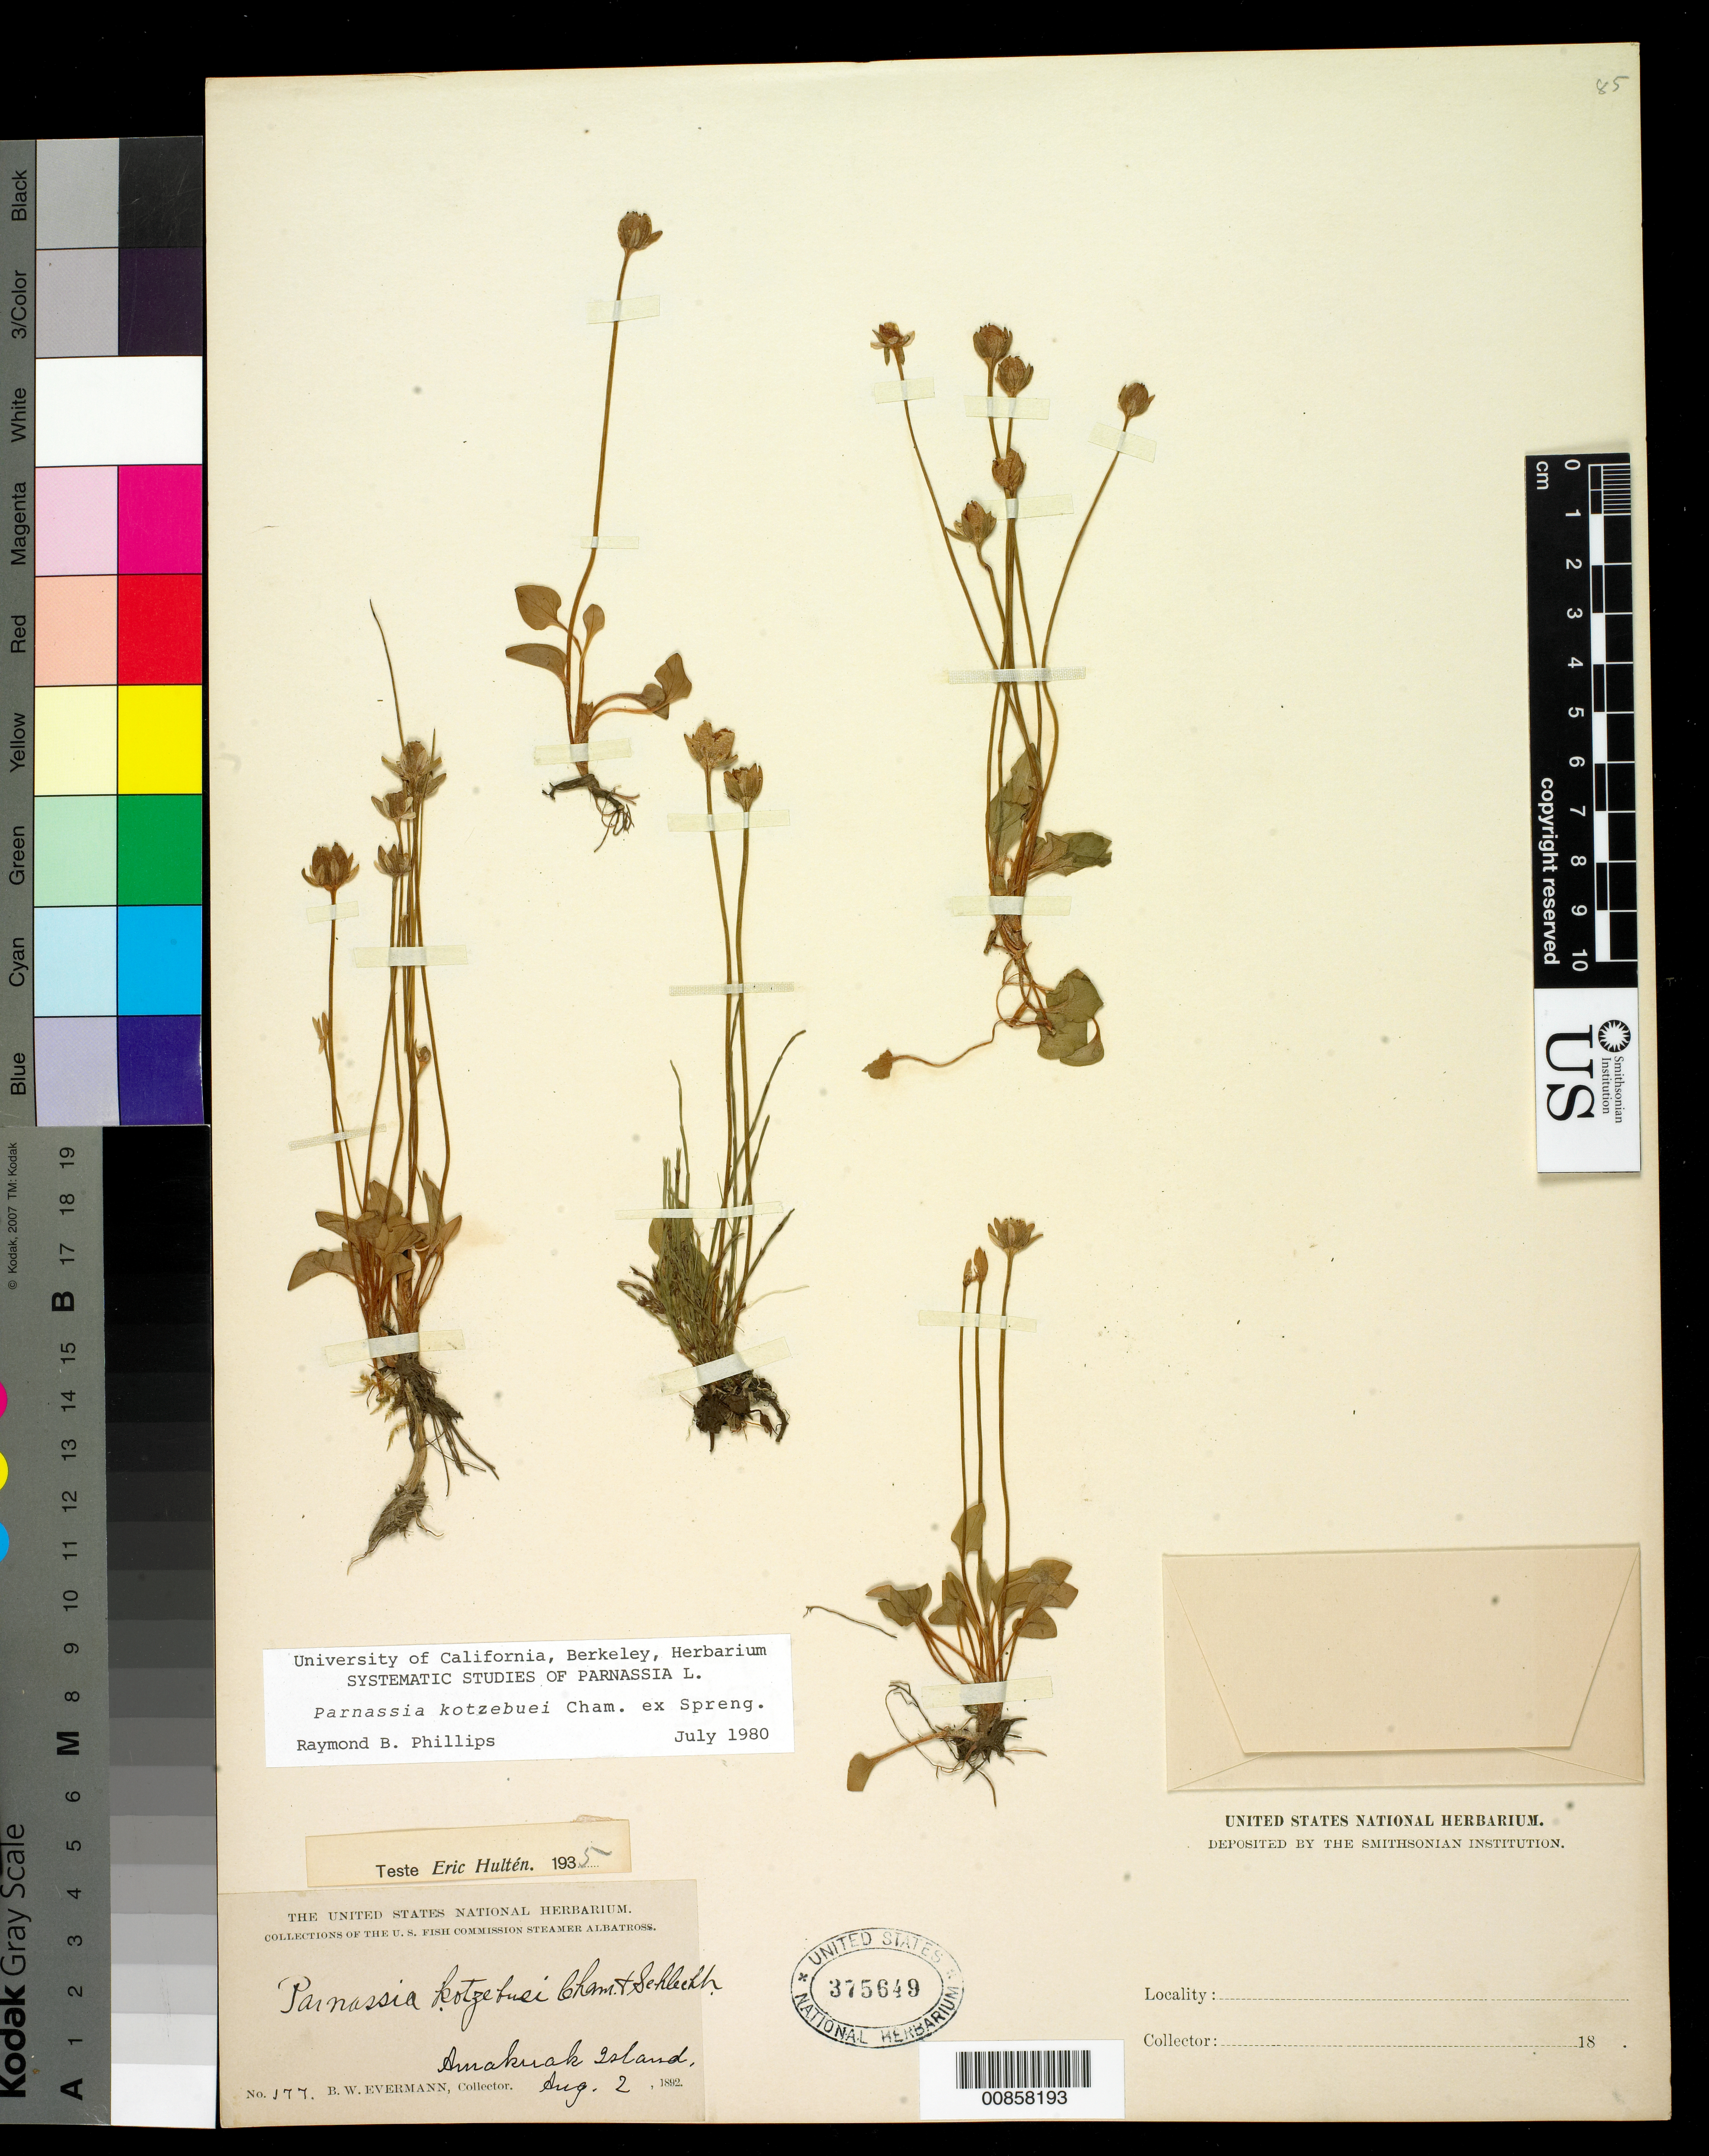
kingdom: Plantae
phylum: Tracheophyta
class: Magnoliopsida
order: Celastrales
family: Parnassiaceae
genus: Parnassia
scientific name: Parnassia kotzebuei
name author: Cham. ex Spreng.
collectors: B. W. Evermann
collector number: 177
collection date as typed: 02 Aug 1892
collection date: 1892-08-02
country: United States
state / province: Alaska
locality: Amaknak Island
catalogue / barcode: US 375649